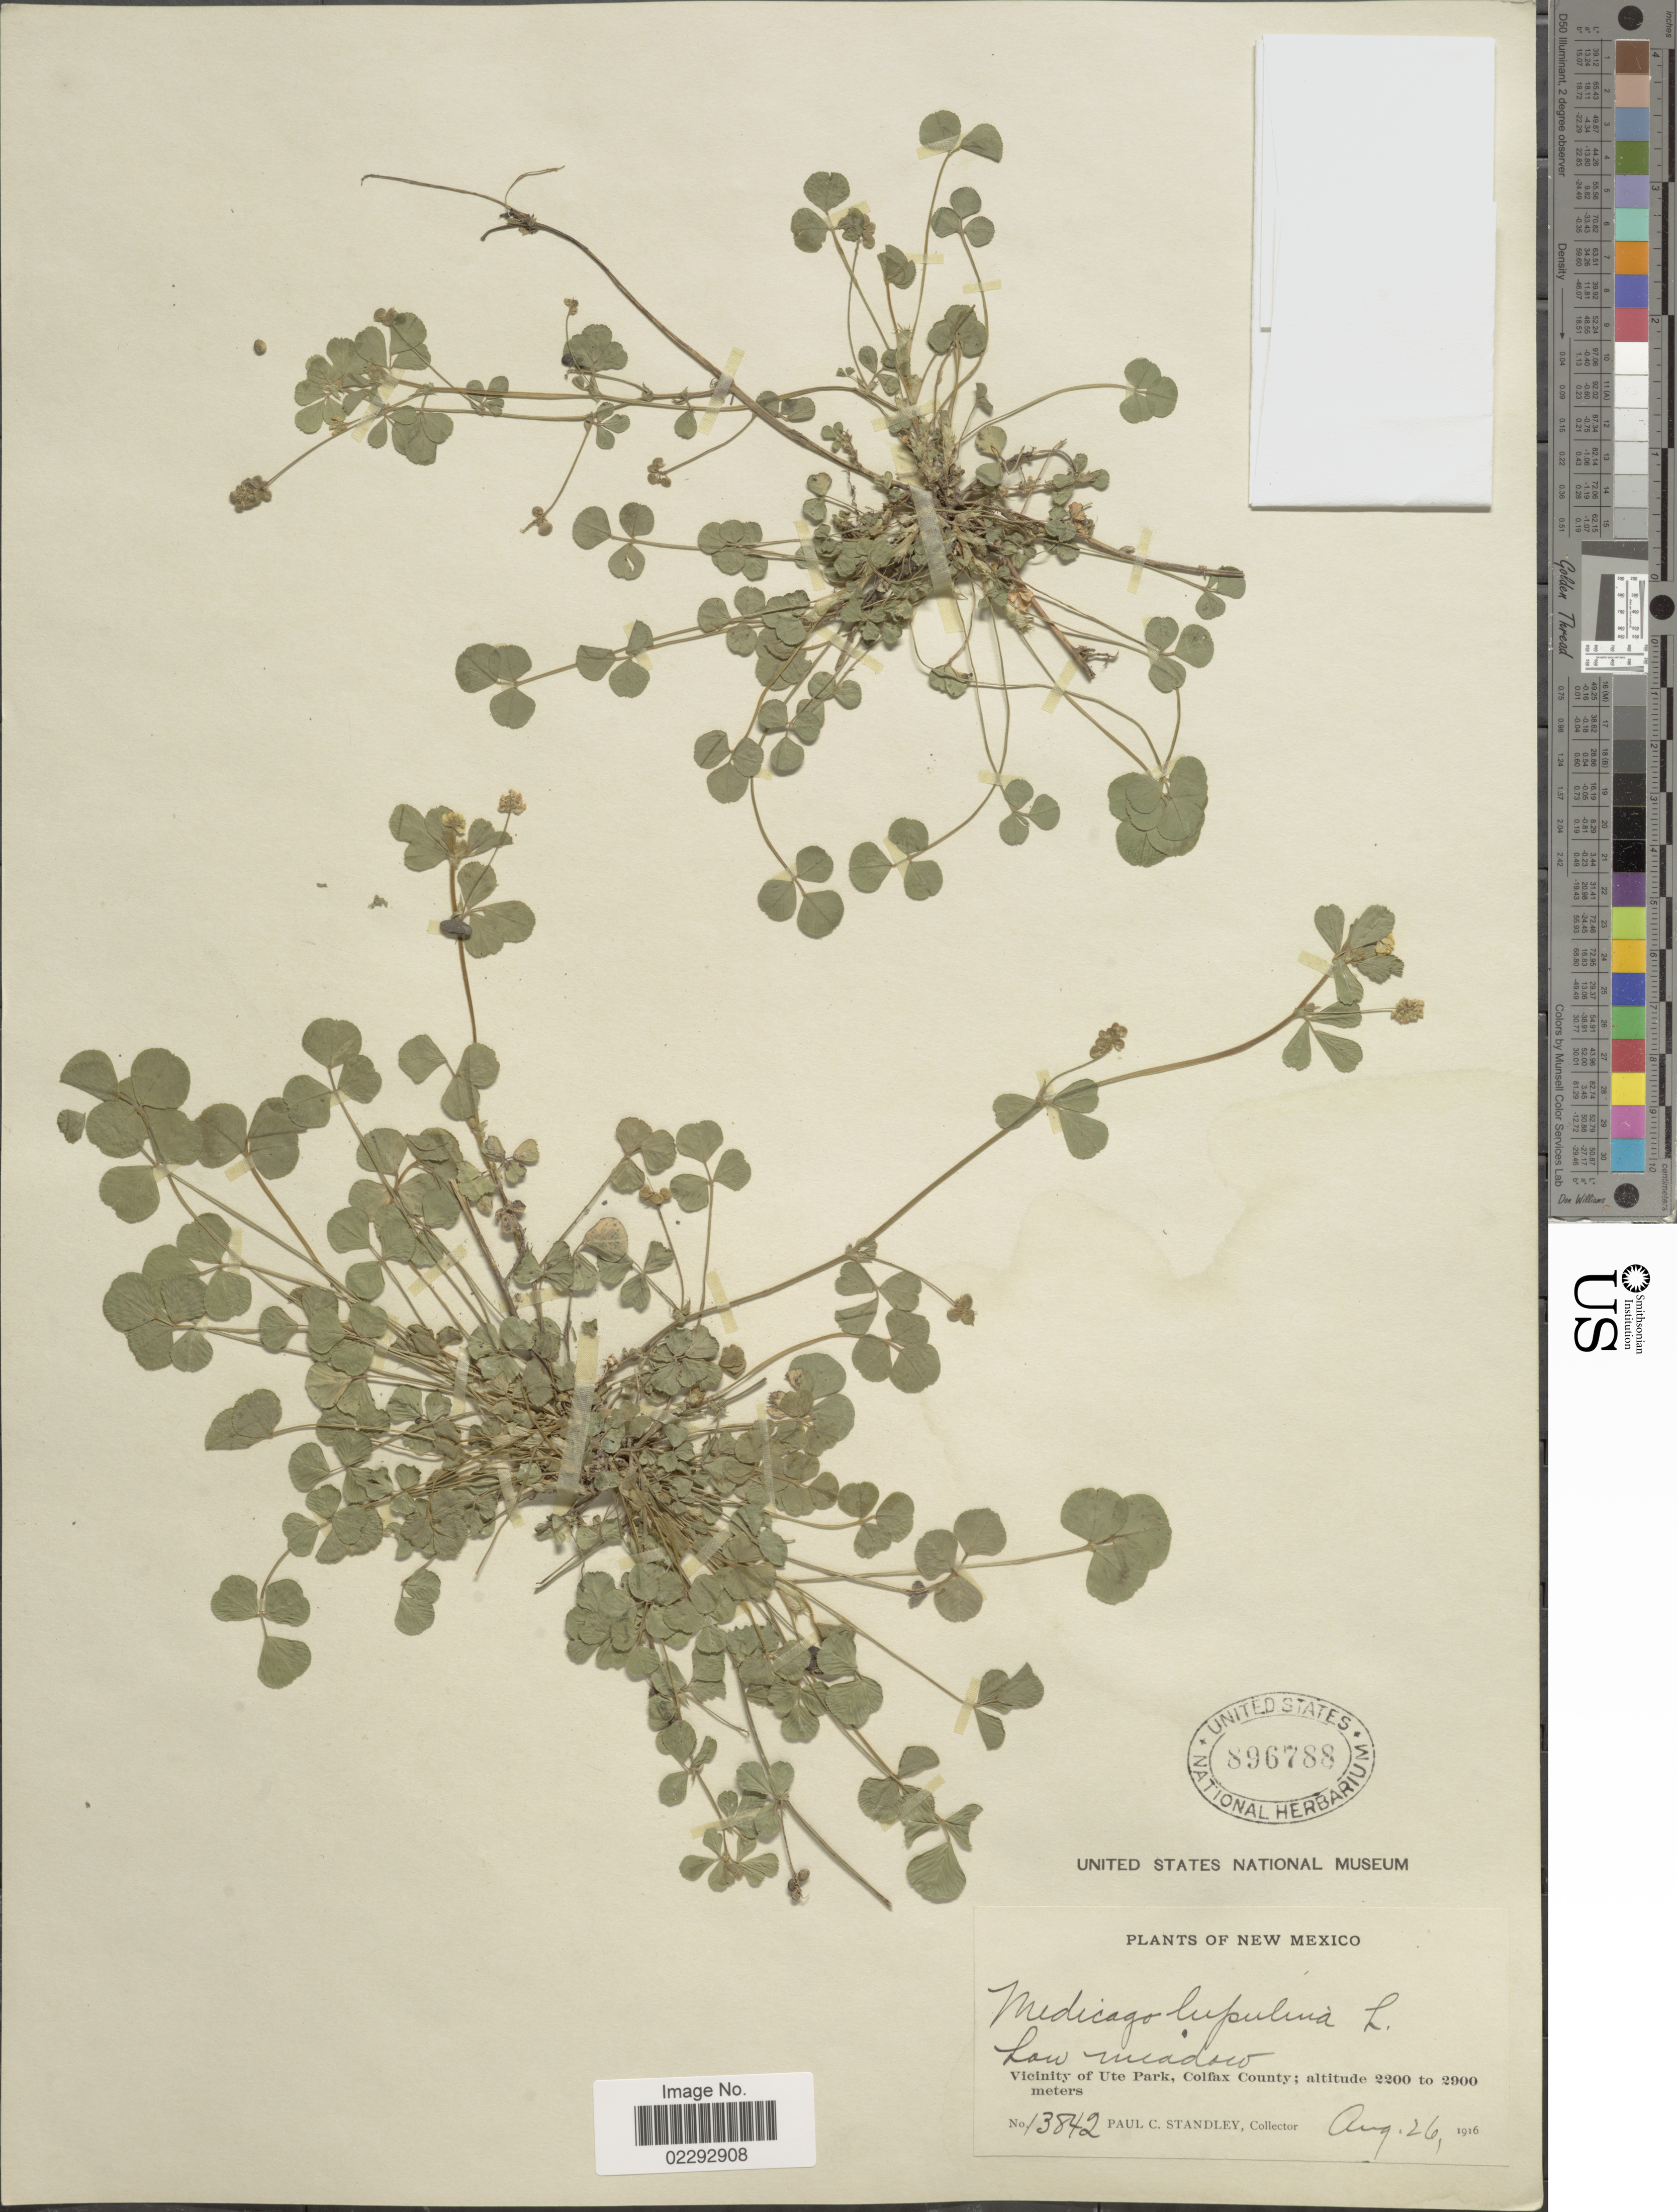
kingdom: Plantae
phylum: Tracheophyta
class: Magnoliopsida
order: Fabales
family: Fabaceae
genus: Medicago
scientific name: Medicago lupulina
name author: L.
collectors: P. C. Standley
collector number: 13842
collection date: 1916-08-26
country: United States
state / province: New Mexico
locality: New Mexico, Vicinity of Ute Park, colfax County.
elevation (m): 2200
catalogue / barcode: US 896788